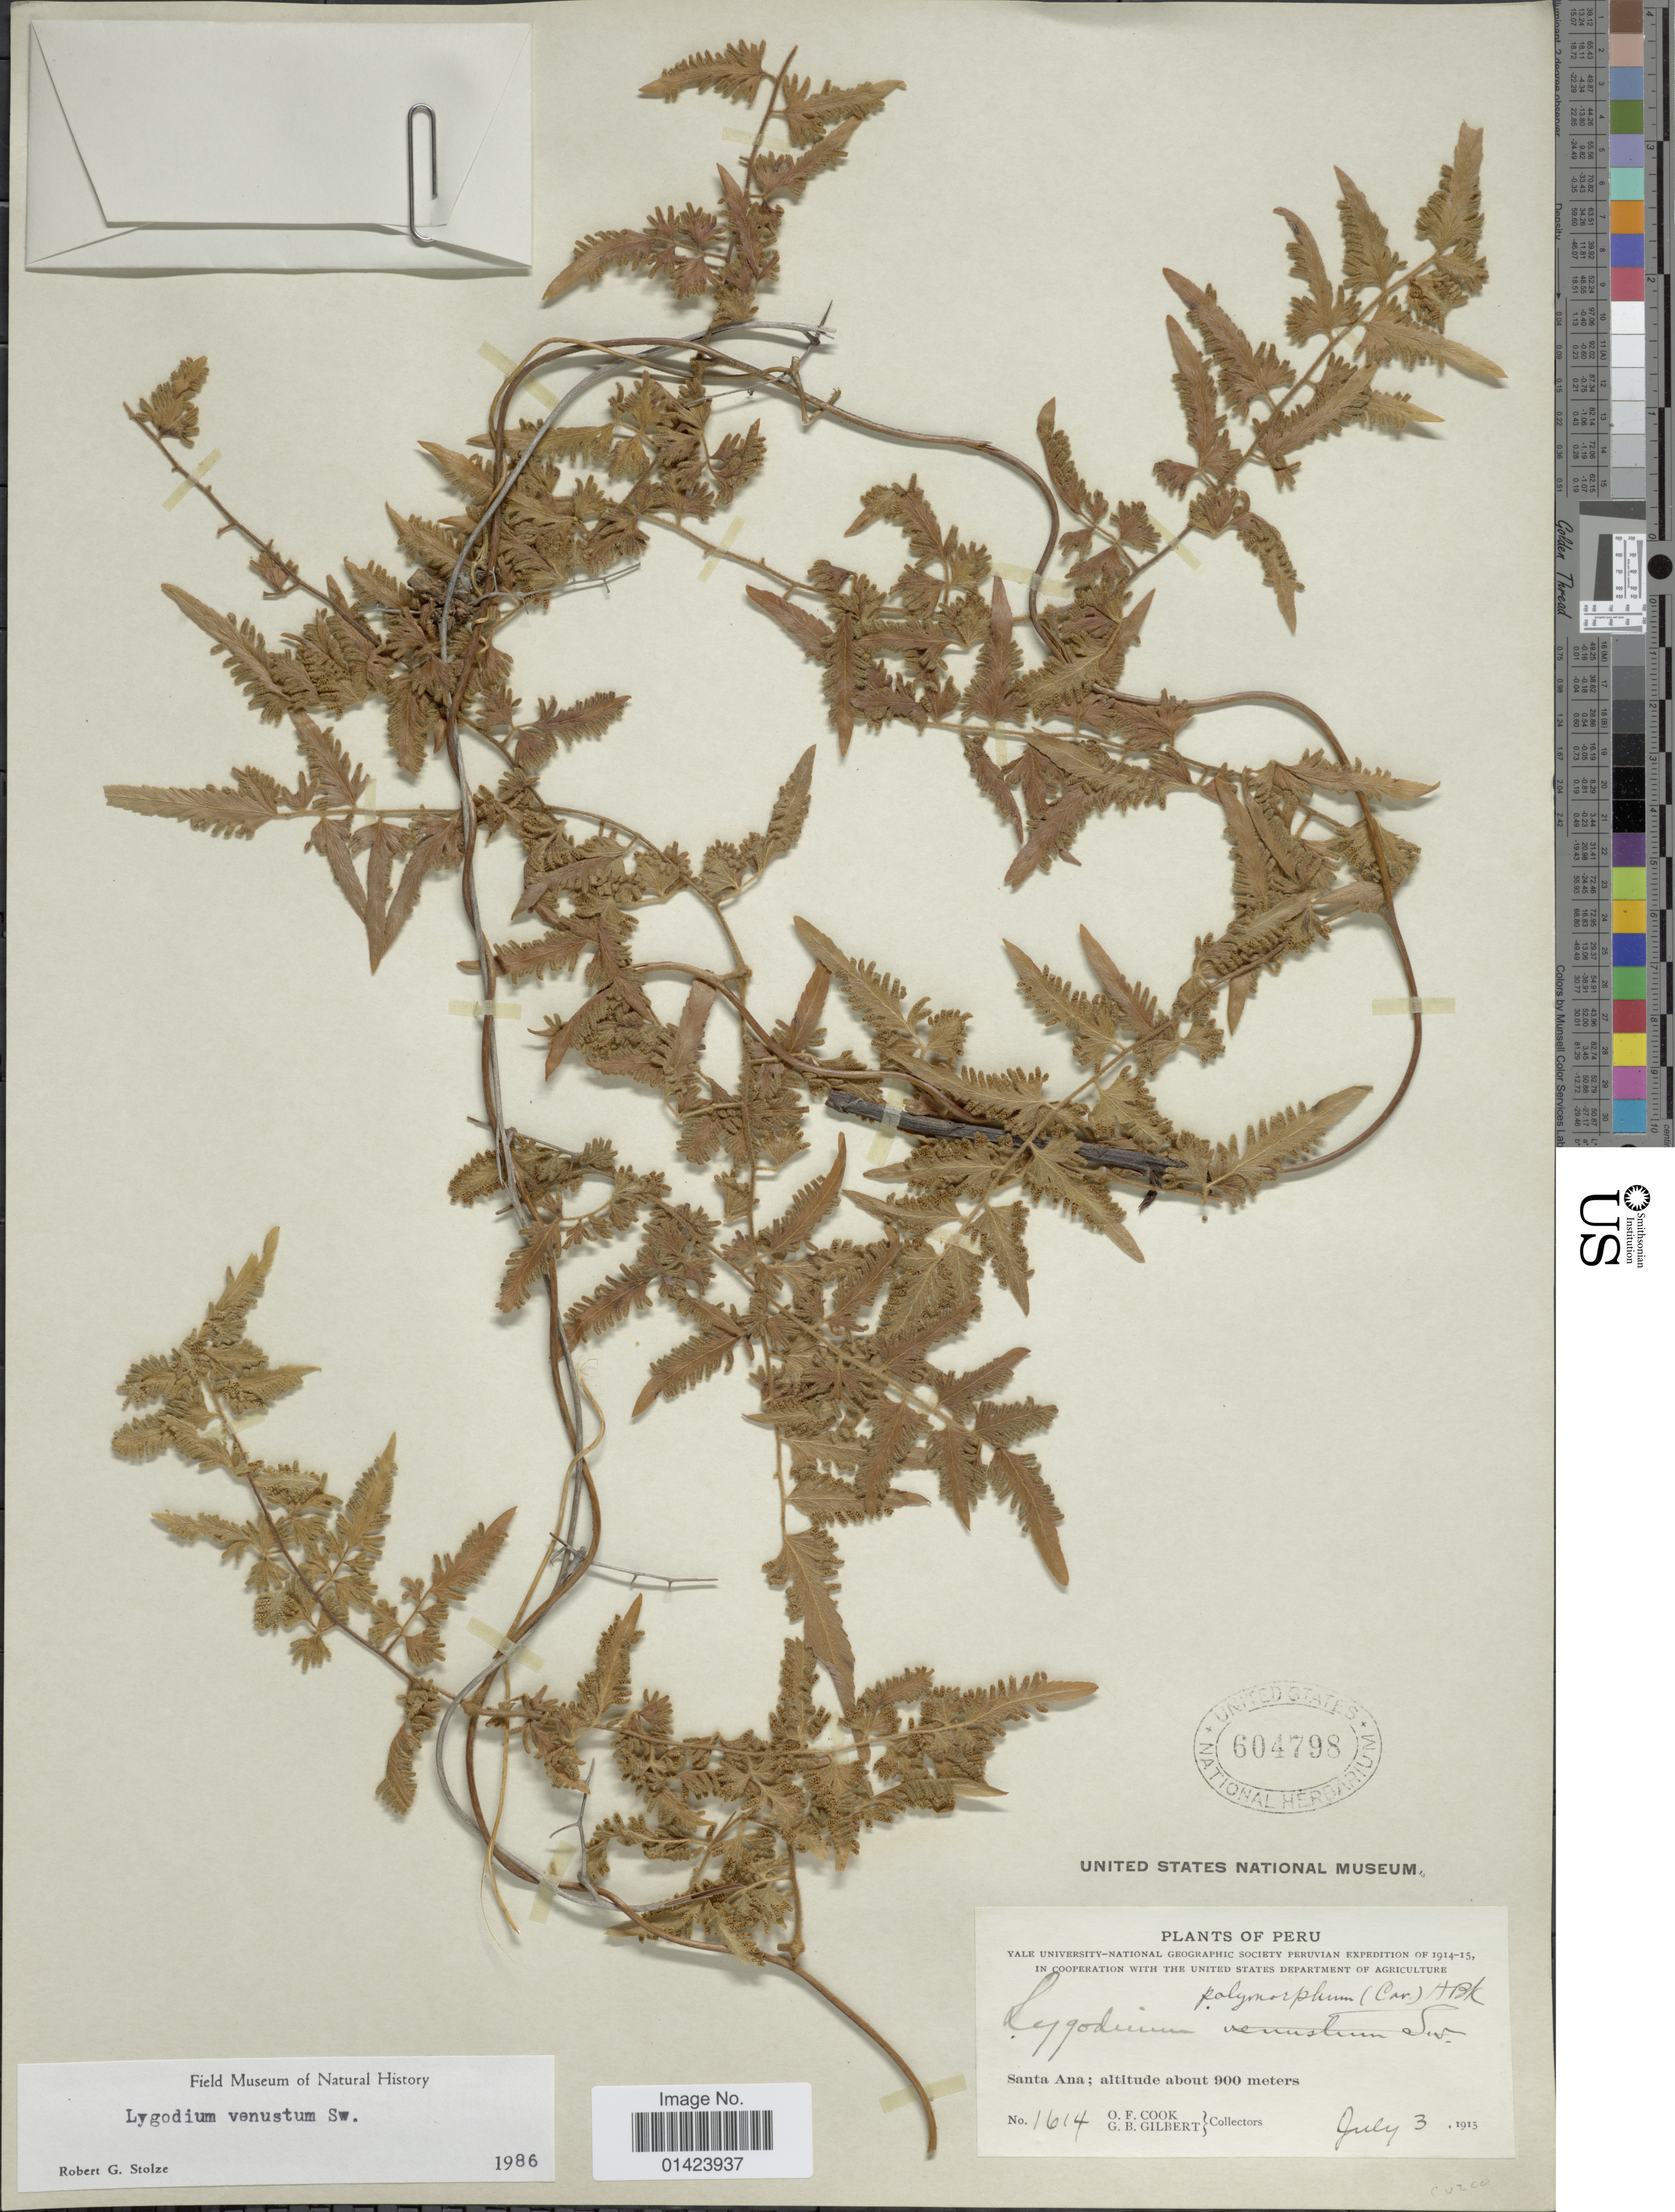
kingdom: Plantae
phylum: Tracheophyta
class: Polypodiopsida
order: Schizaeales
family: Lygodiaceae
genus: Lygodium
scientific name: Lygodium venustum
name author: Sw.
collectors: O. F. Cook & G. B. Gilbert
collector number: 1614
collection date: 1915-07-03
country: Peru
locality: Santa Ana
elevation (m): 900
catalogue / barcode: US 604798